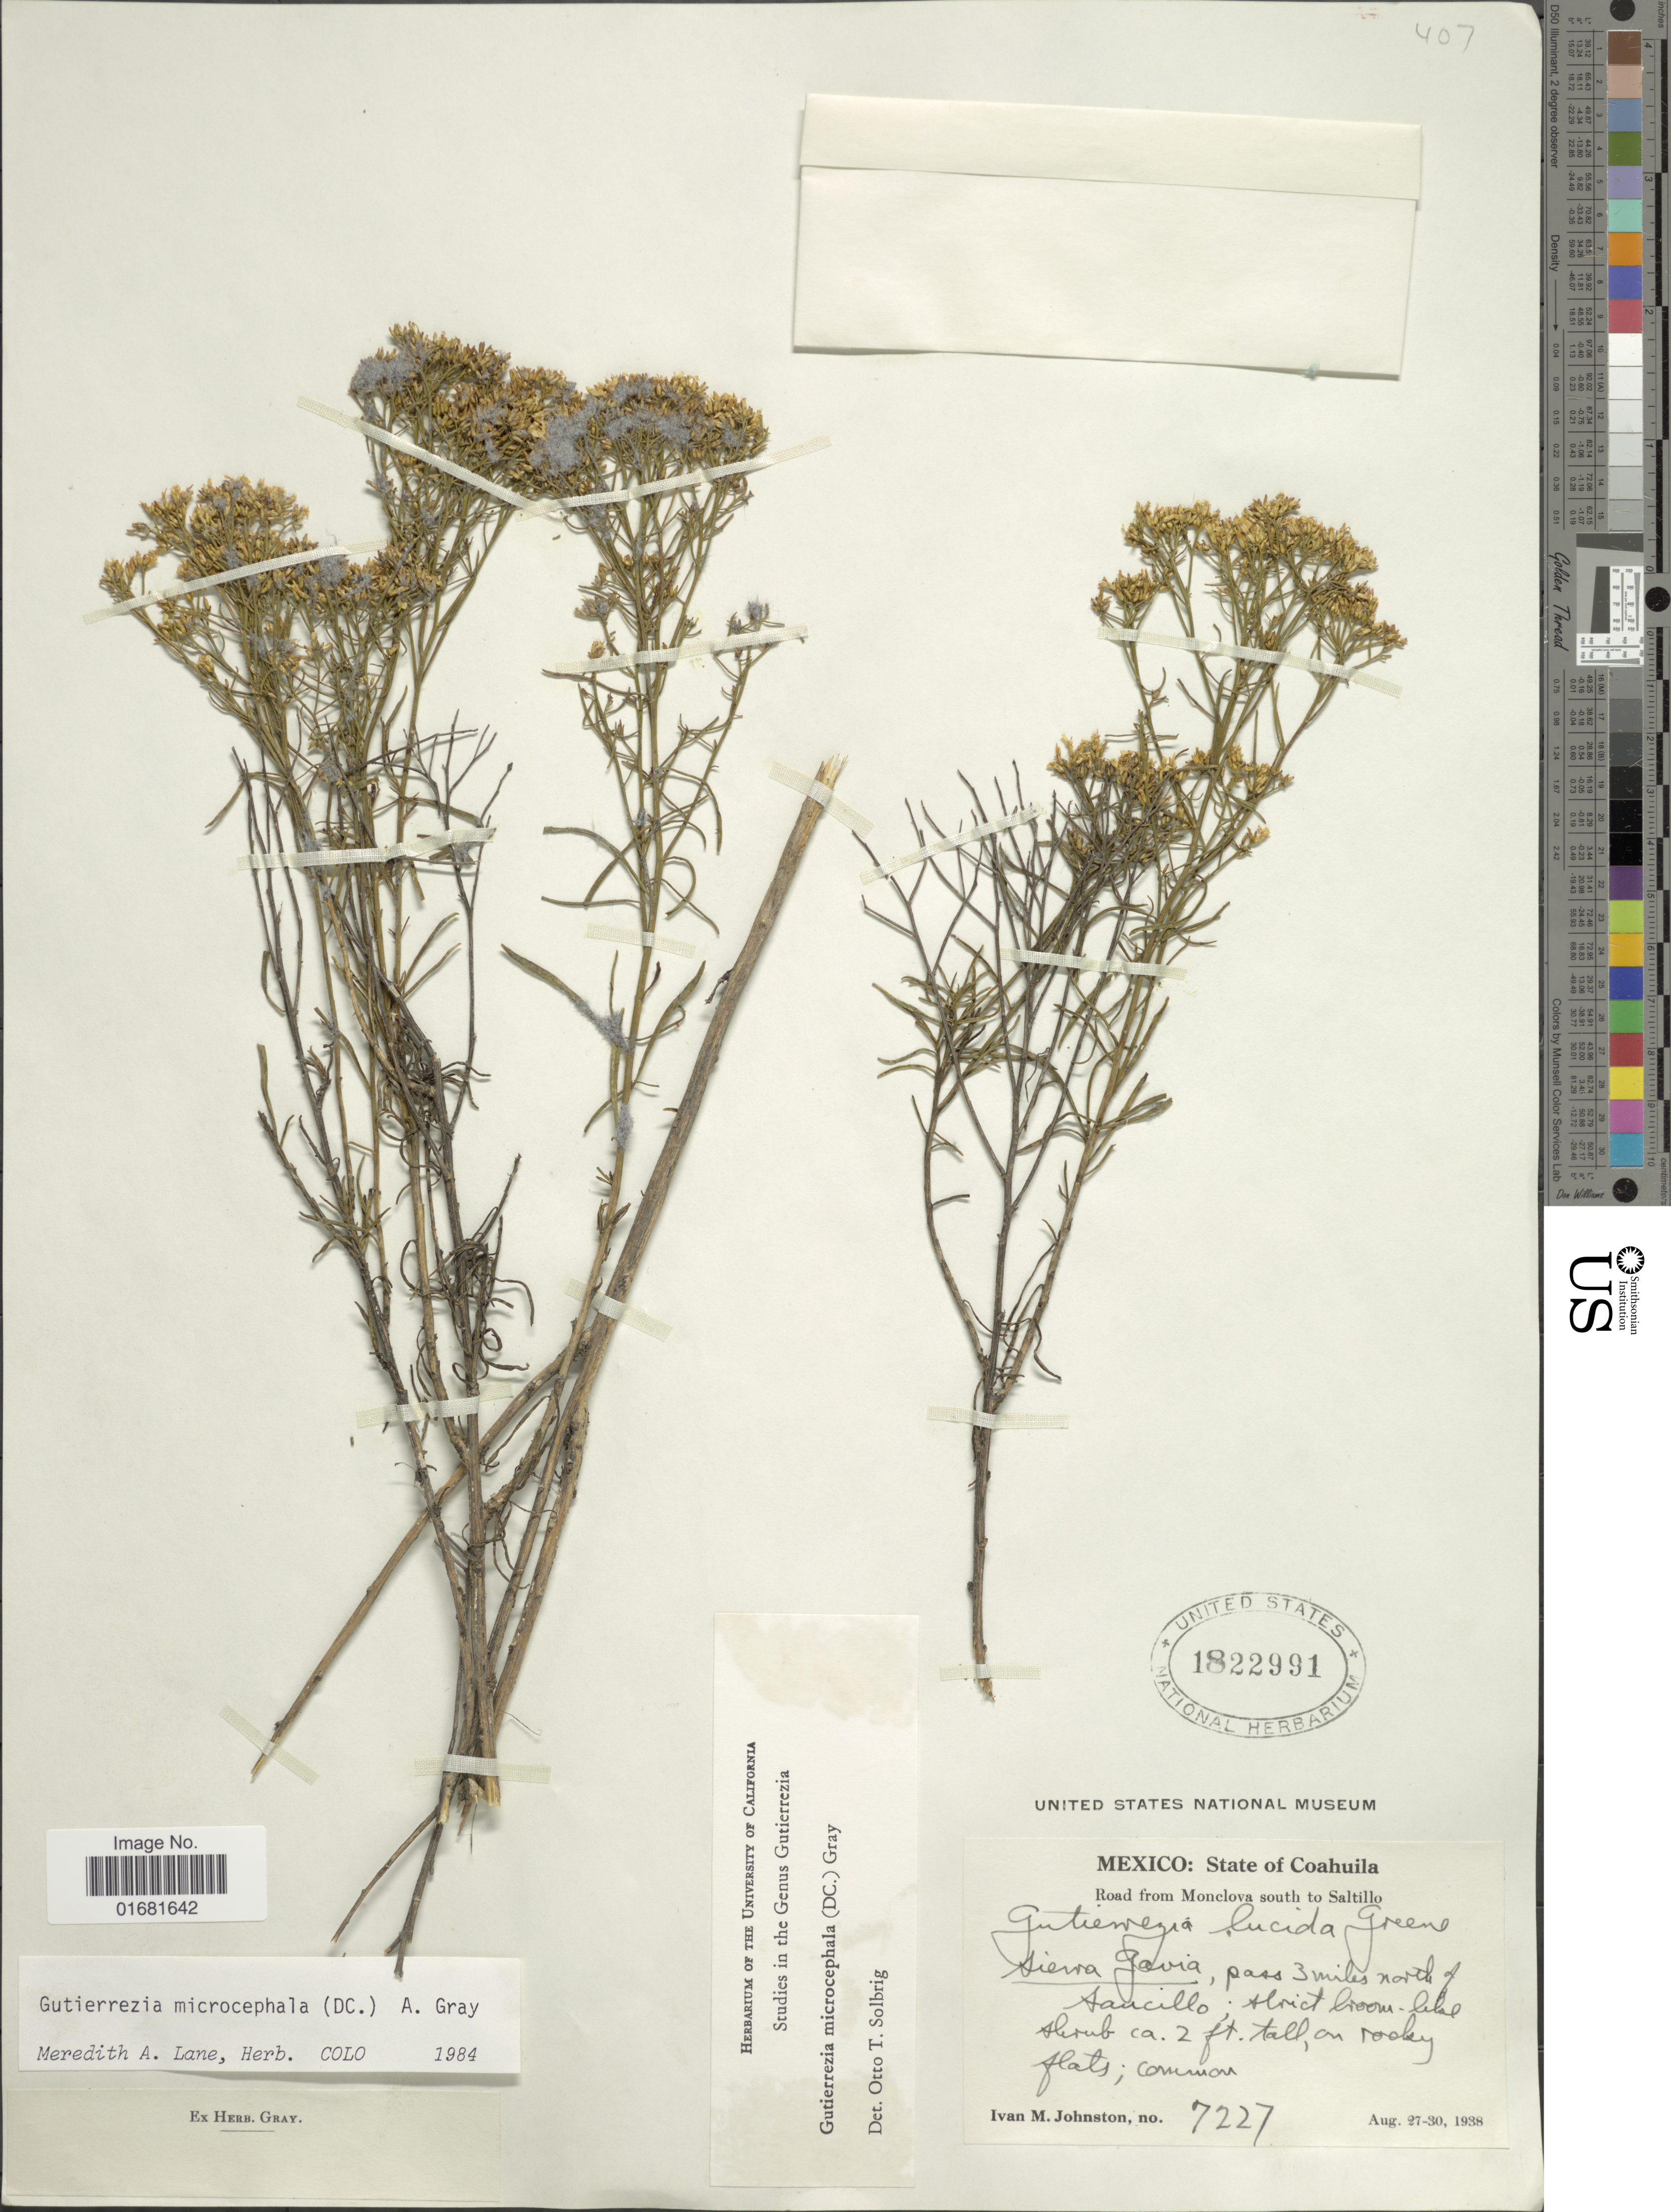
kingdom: Plantae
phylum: Tracheophyta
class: Magnoliopsida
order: Asterales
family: Asteraceae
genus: Gutierrezia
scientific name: Gutierrezia microcephala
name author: (DC.) A. Gray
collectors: I.M. Johnston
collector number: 7227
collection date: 1938-08-27/1938-08-30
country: Mexico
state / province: Coahuila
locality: Road from Monclova south to Saltillo. Sierra Gavia, pass 3 miles north of Saucillo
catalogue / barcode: US 1822991